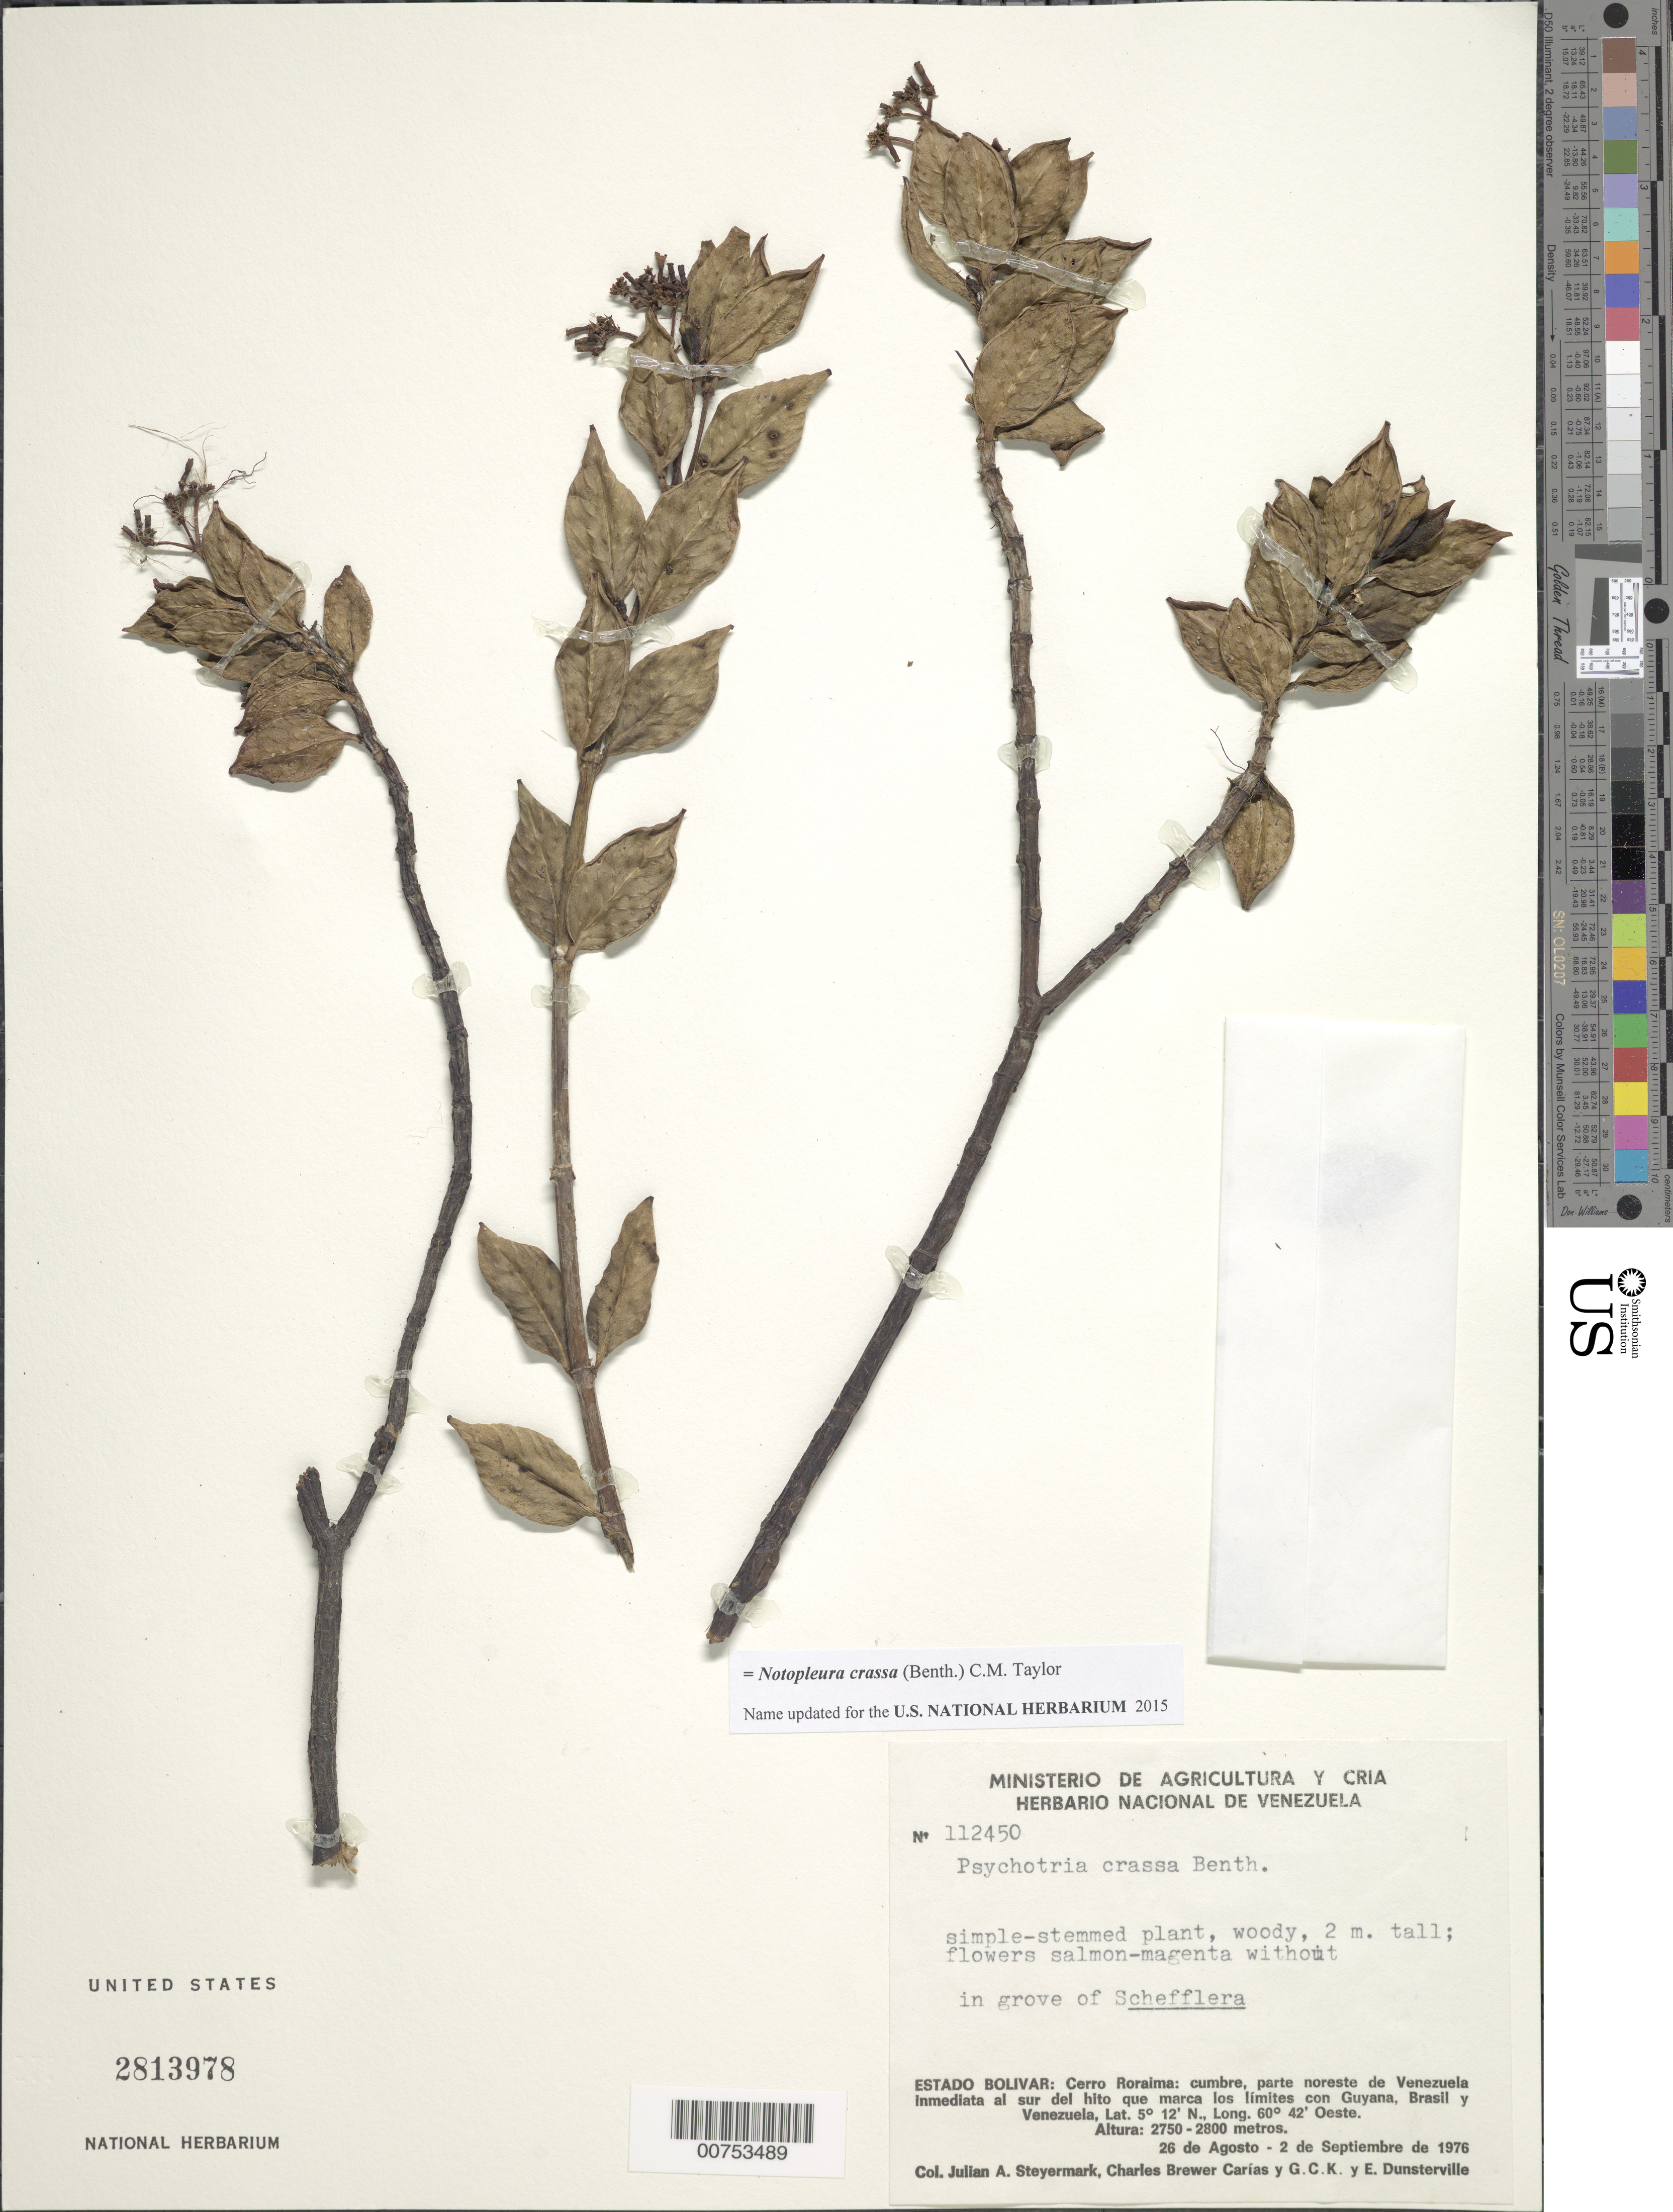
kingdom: Plantae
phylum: Tracheophyta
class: Magnoliopsida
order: Gentianales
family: Rubiaceae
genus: Psychotria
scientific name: Psychotria crassa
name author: Benth.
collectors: J. Steyermark, C. Brewer-Carias, G. C. K. Dunsterville & E. Dunsterville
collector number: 112450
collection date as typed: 26-Aug-76 to 2-Sep-76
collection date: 1976-08-26/1976-09-02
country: Venezuela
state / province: Bolívar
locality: Cerro Roraima: parte NO de Venezuela inmediata al S del hito que marca los limites con Guyana, Brasil, y Venezuela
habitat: Grove of Schefflera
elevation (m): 2750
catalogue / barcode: US 2813978